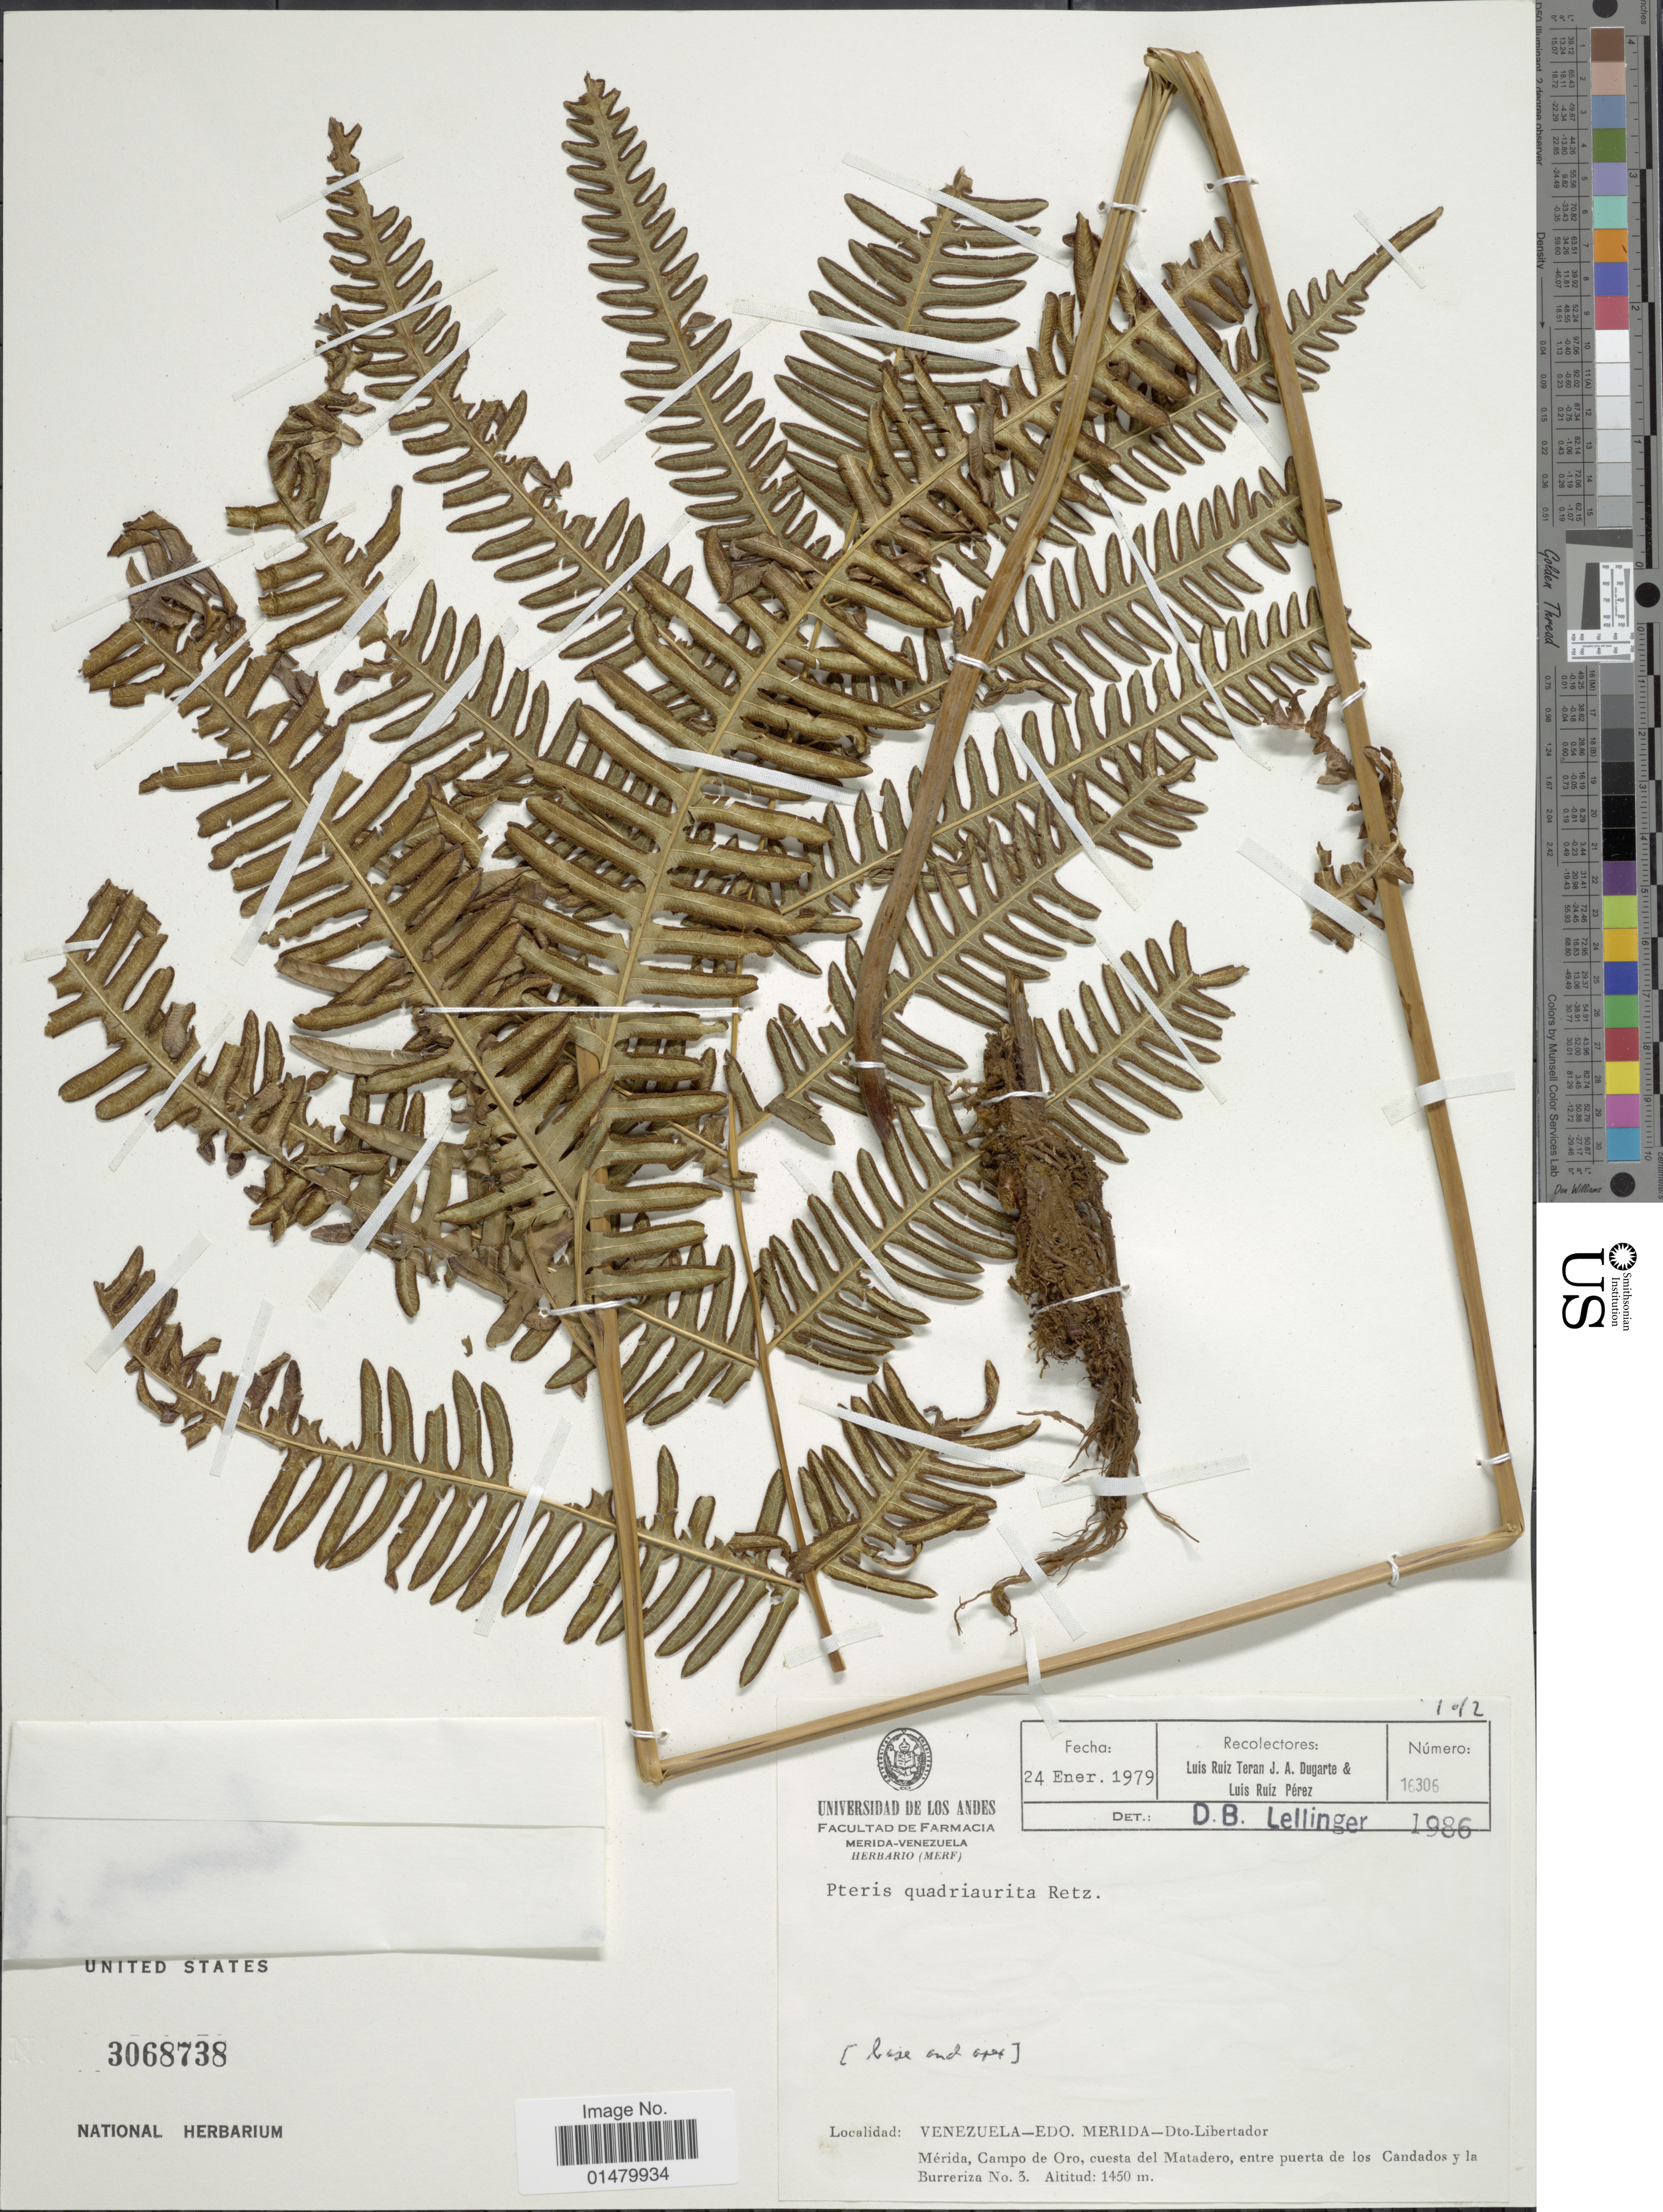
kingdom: Plantae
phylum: Tracheophyta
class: Polypodiopsida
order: Polypodiales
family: Pteridaceae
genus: Pteris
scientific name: Pteris quadriaurita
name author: Retz.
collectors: L. Teran, J. Dugarte & L. Ruiz-Perez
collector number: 16306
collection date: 1979-01-24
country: Venezuela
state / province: Mérida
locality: Edo-Merida-Dto.Libertador. Merida, Campo de Oro, cuesta del Matadero, entre puerta de los Candados y la Burreriza No. 3.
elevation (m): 1450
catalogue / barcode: US 3068738